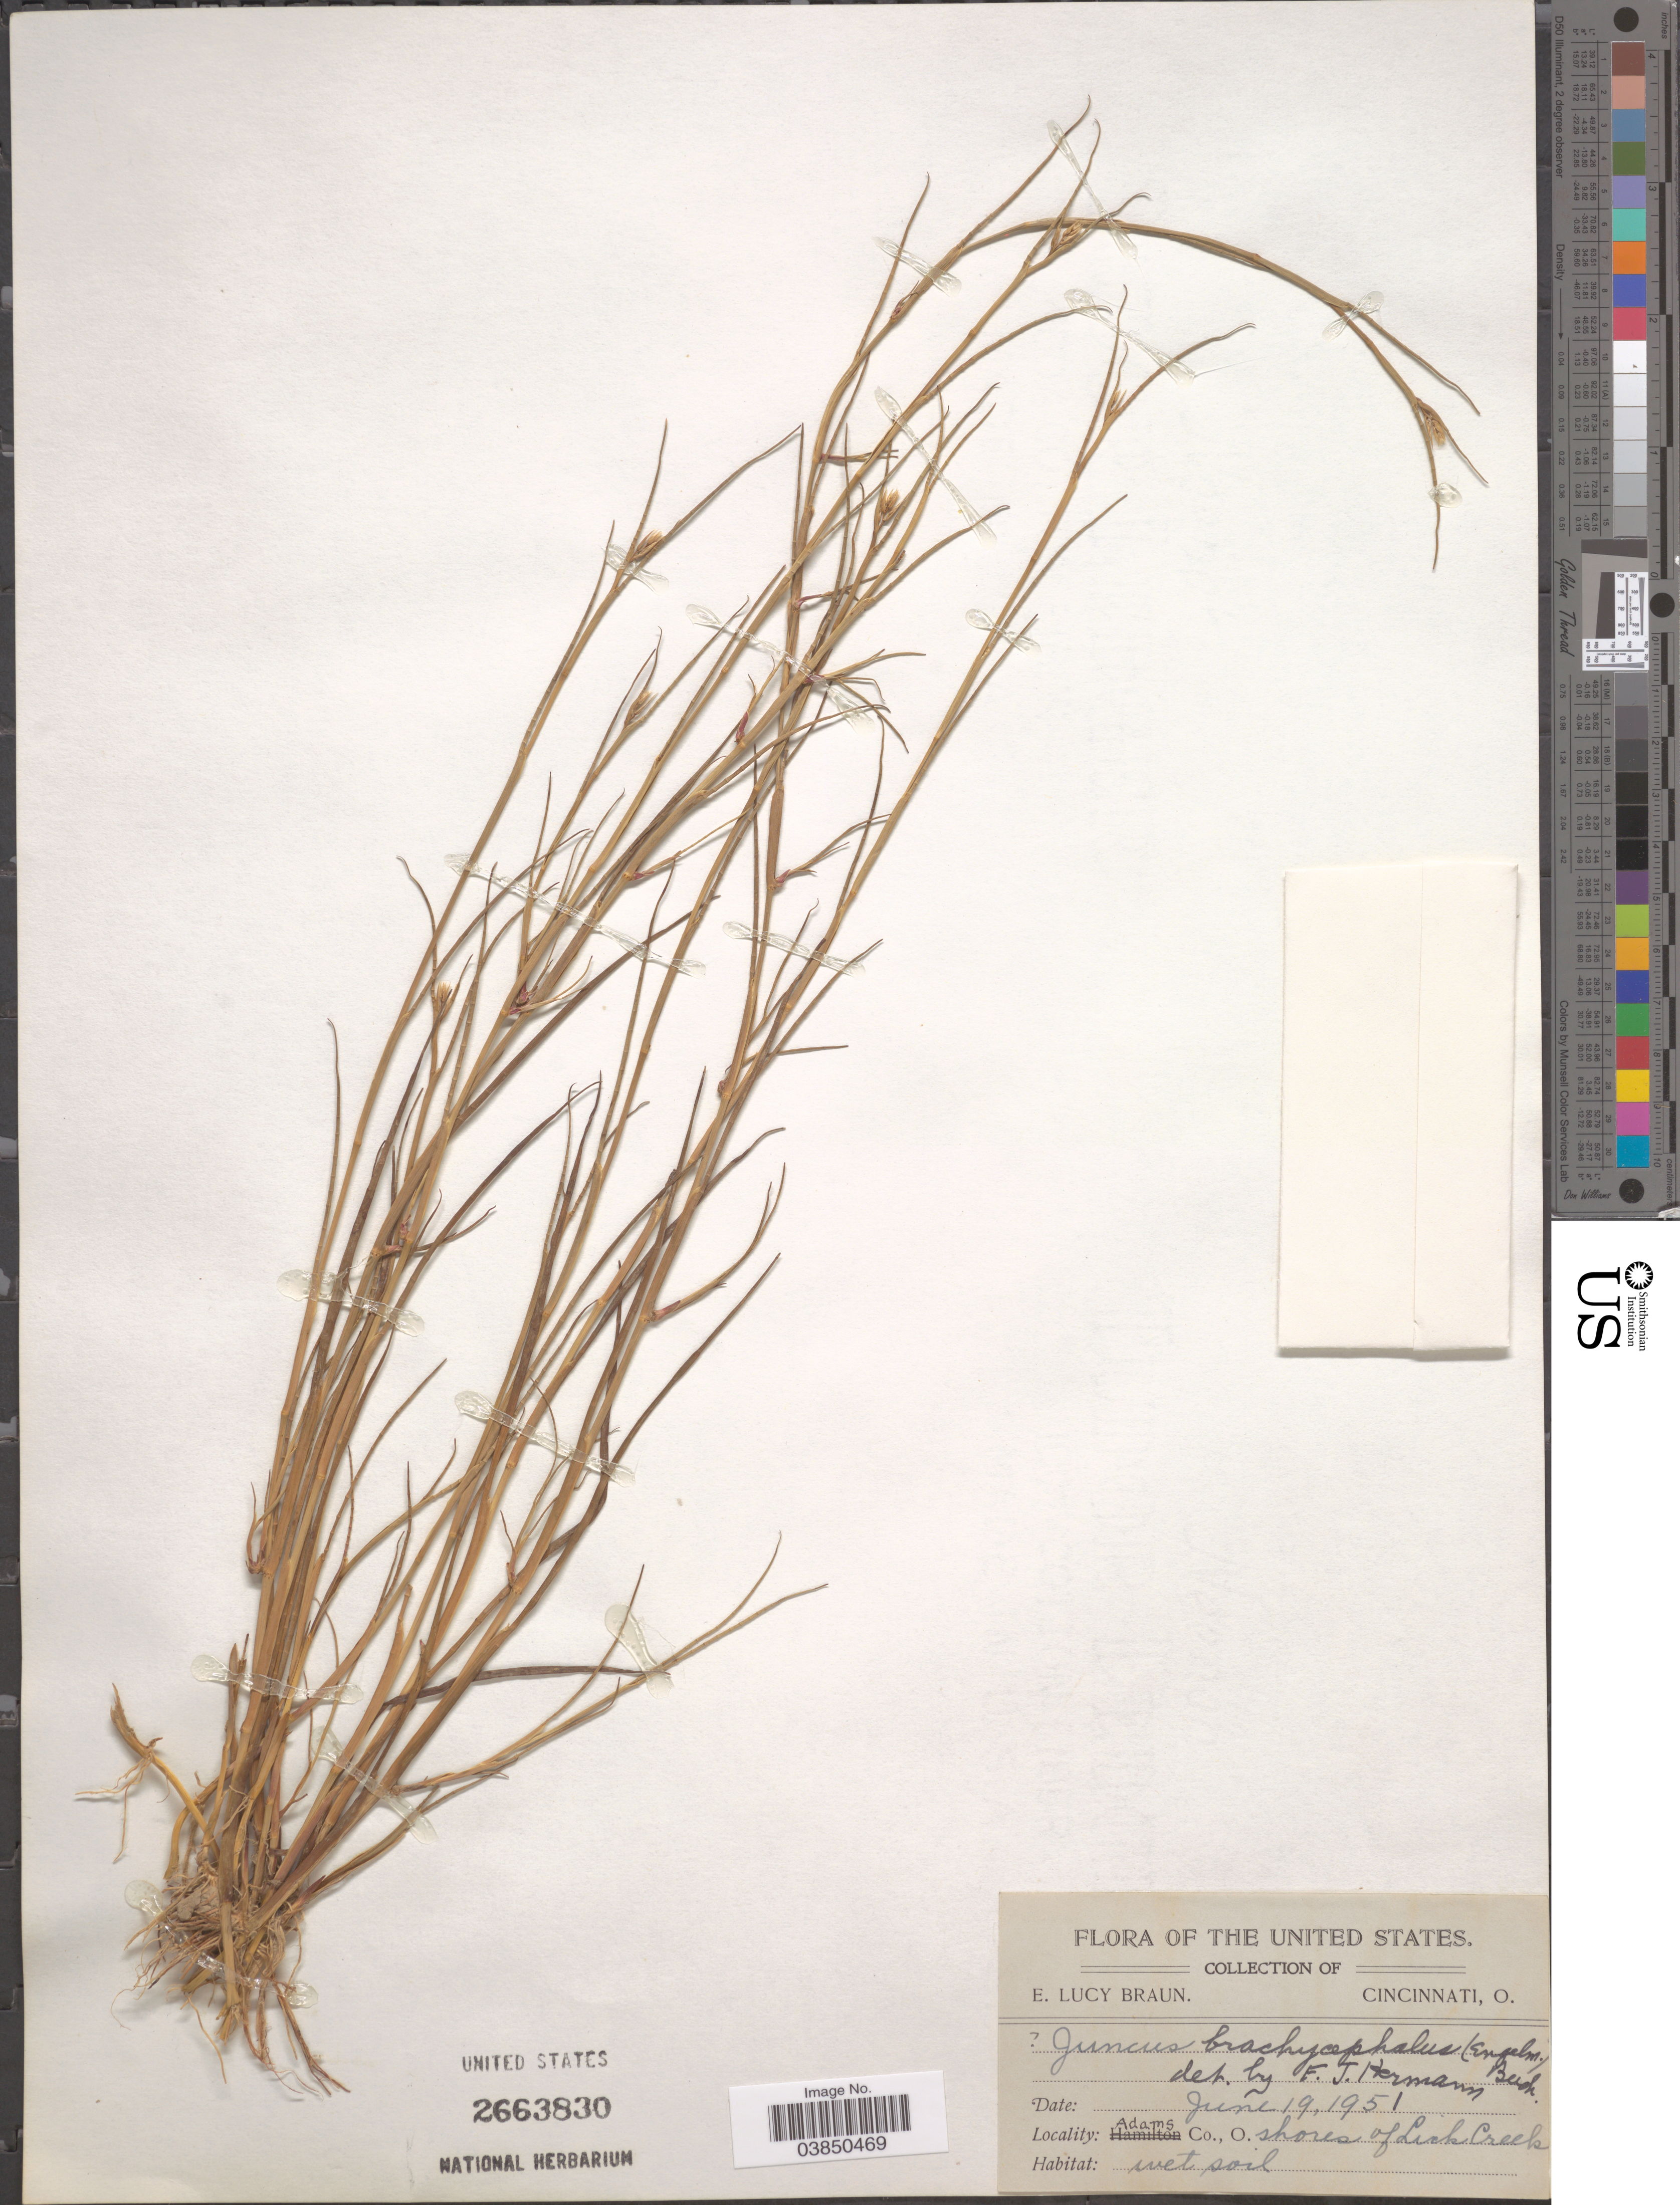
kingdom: Plantae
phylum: Tracheophyta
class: Liliopsida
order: Poales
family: Juncaceae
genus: Juncus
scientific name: Juncus brachycephalus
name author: (Engelm.) Buchenau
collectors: E. L. Braun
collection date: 1951-06-19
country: United States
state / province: Ohio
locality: Adams Co. Shores of Lick Creek.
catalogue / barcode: US 2663830